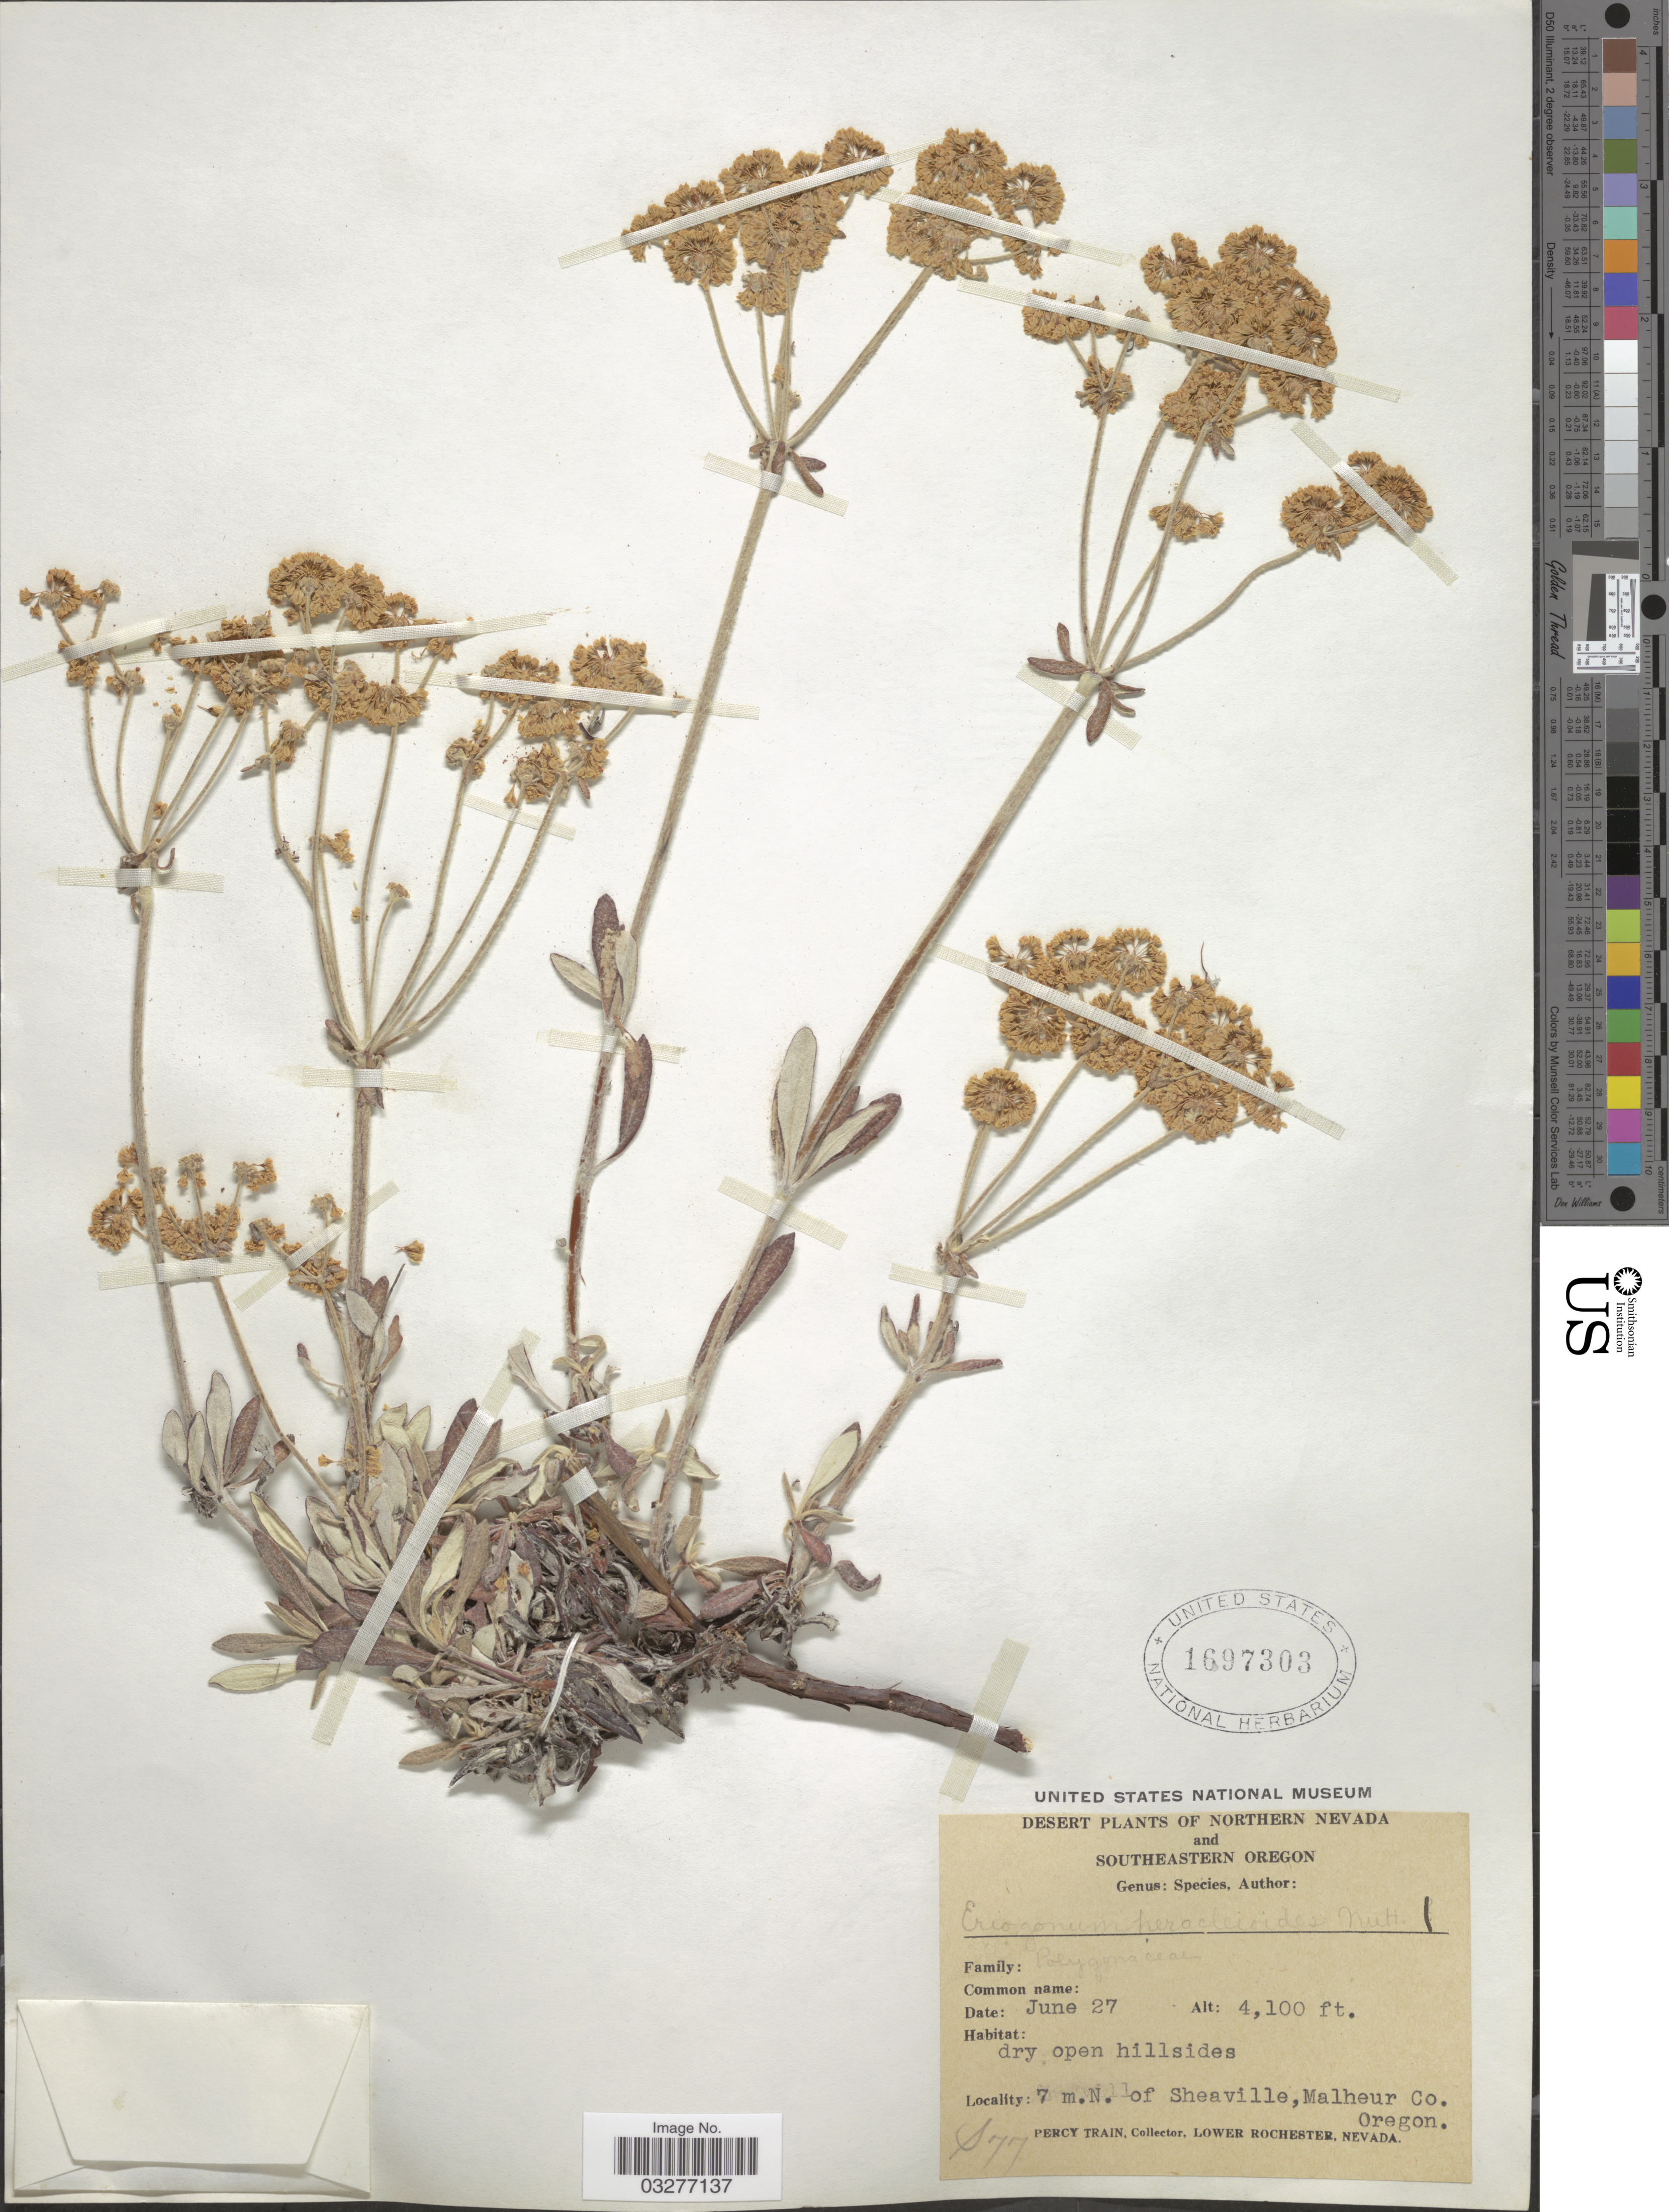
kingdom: Plantae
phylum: Tracheophyta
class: Magnoliopsida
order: Caryophyllales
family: Polygonaceae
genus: Eriogonum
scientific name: Eriogonum heracleoides var. heracleoides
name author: Nutt.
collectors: P. Train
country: United States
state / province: Oregon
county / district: Malheur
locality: Southern Oregon. 7 m. N. of Sheaville, Malheur Co.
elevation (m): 1250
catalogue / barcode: US 1697303